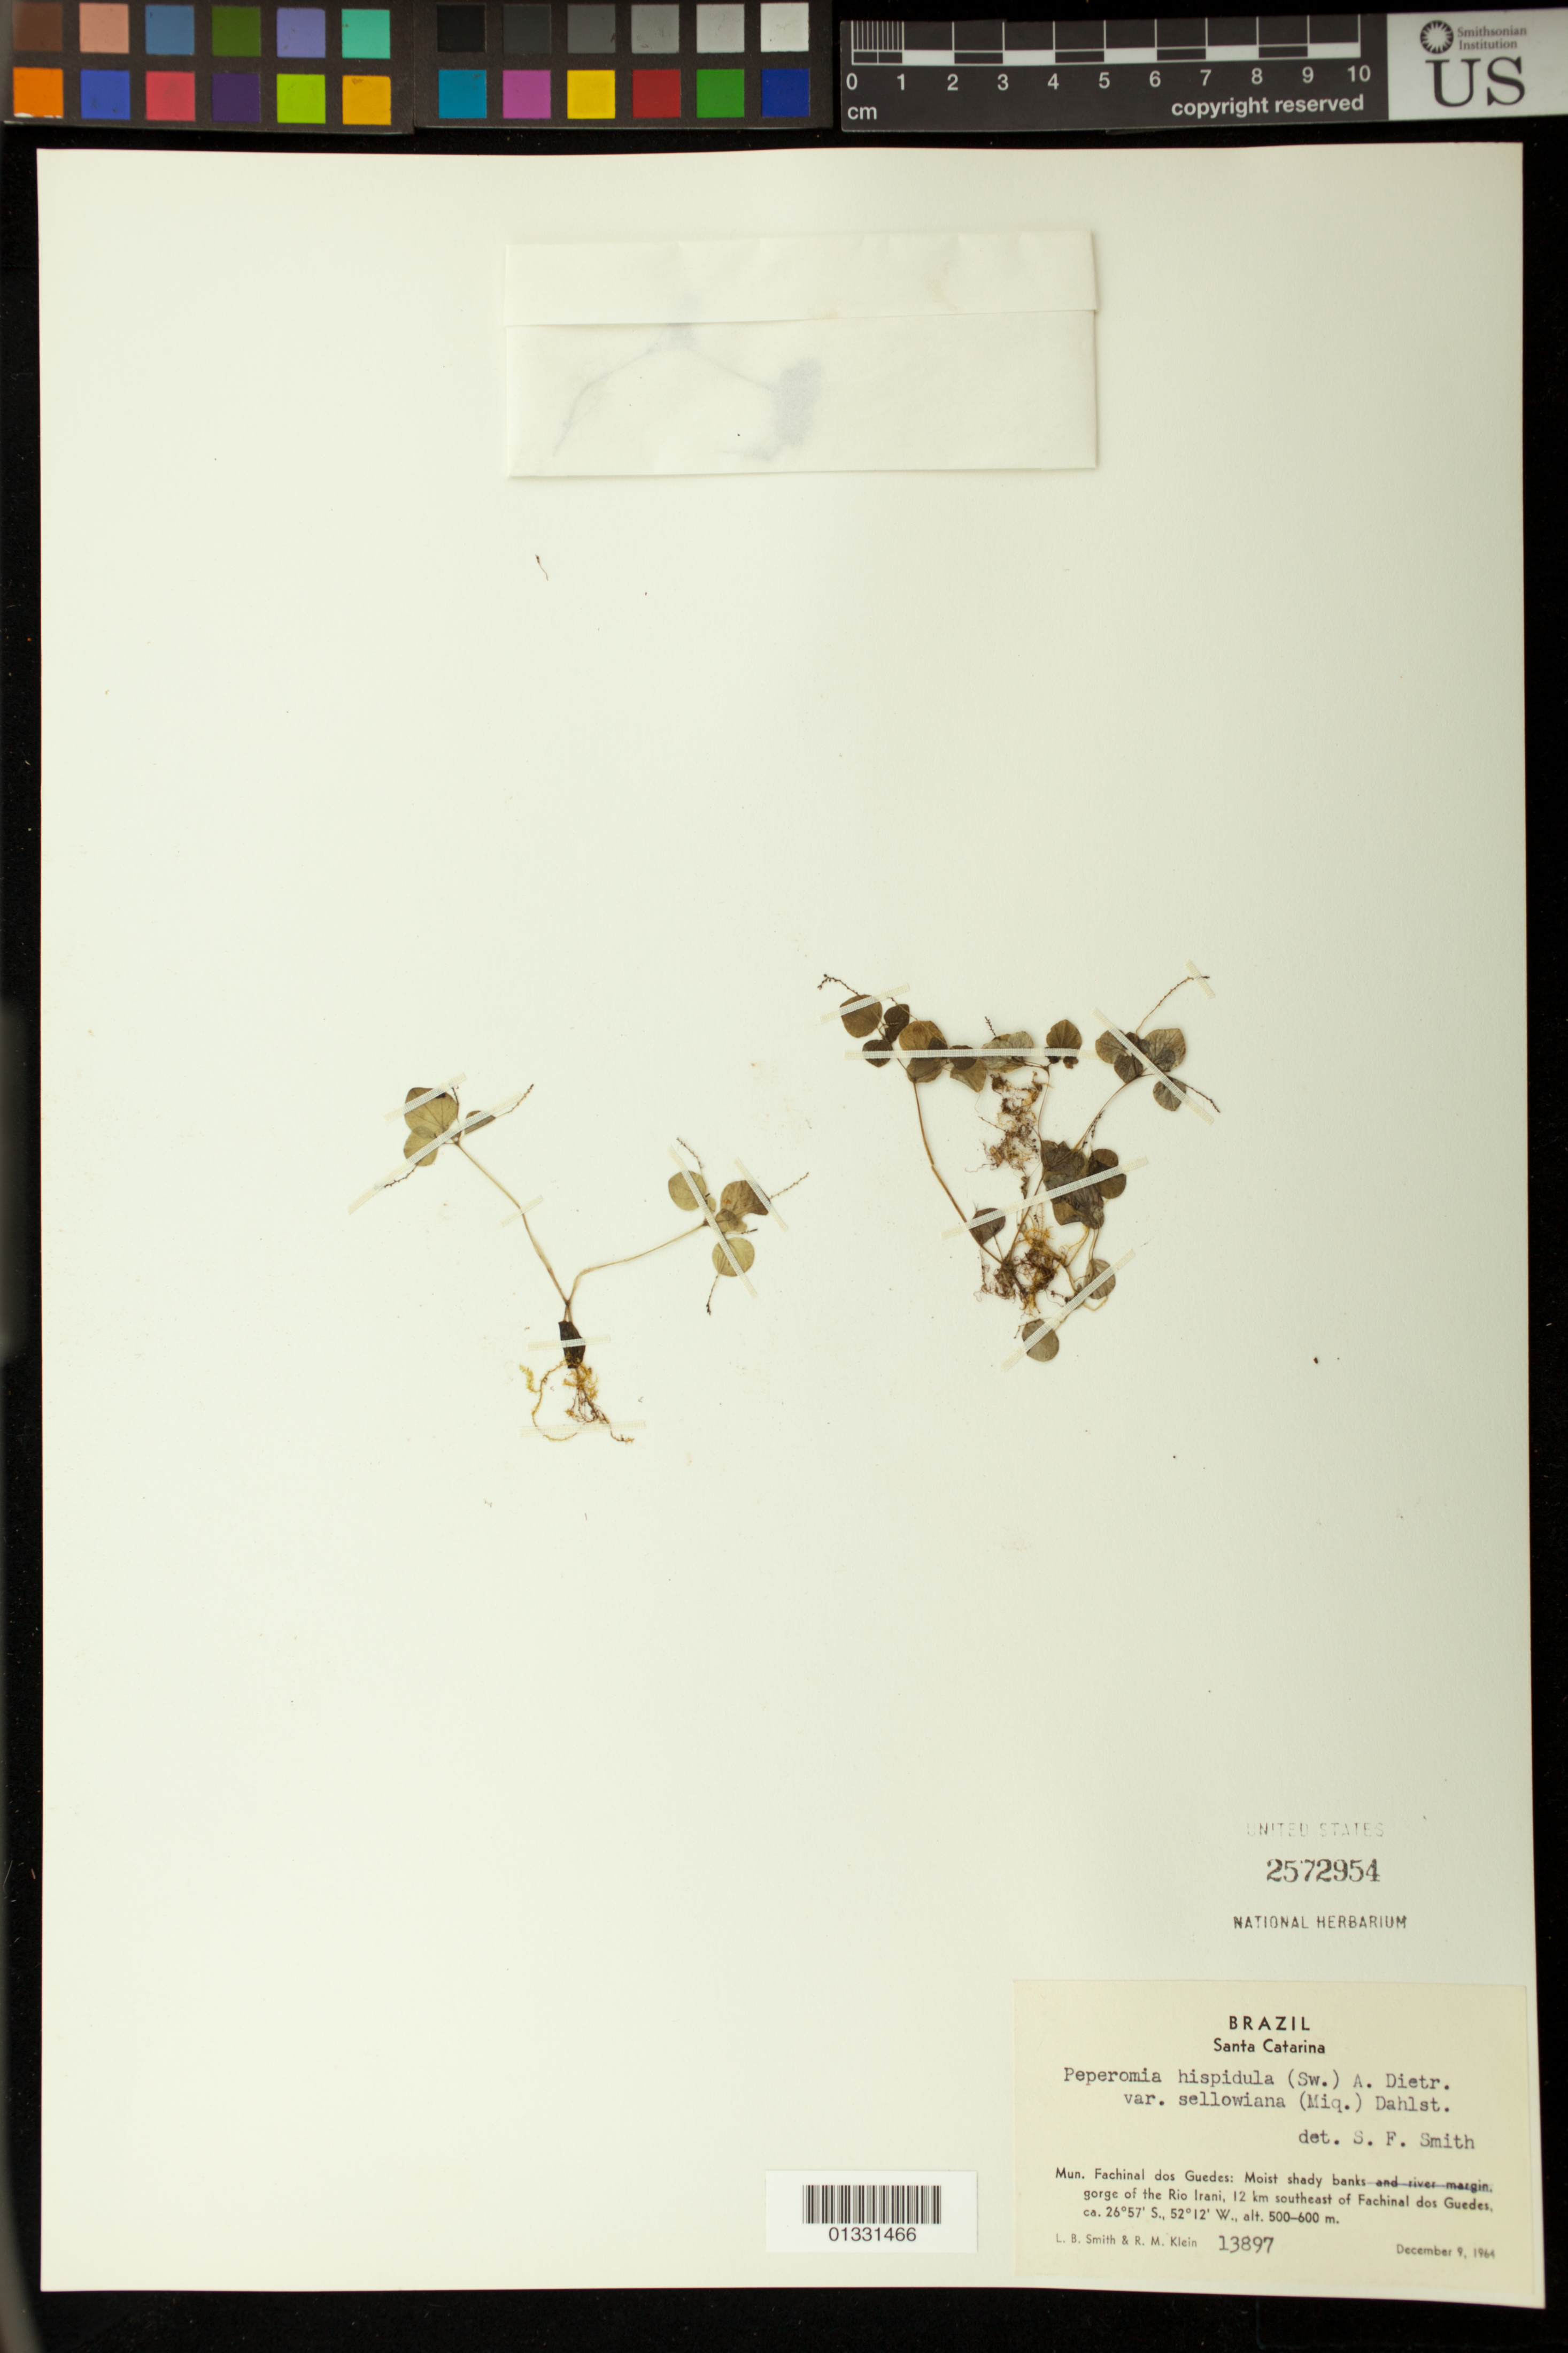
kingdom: Plantae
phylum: Tracheophyta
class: Magnoliopsida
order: Piperales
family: Piperaceae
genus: Peperomia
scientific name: Peperomia hispidula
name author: (Sw.) A. Dietr.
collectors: L. Smith & R. M. Klein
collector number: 13897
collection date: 1964-12-09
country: Brazil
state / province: Santa Catarina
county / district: Faxinal dos Guedes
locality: Moist shady banks gorge of the Rio Irani, 12km southeast of Fachinal dos Guedes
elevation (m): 500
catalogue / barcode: US 2572954